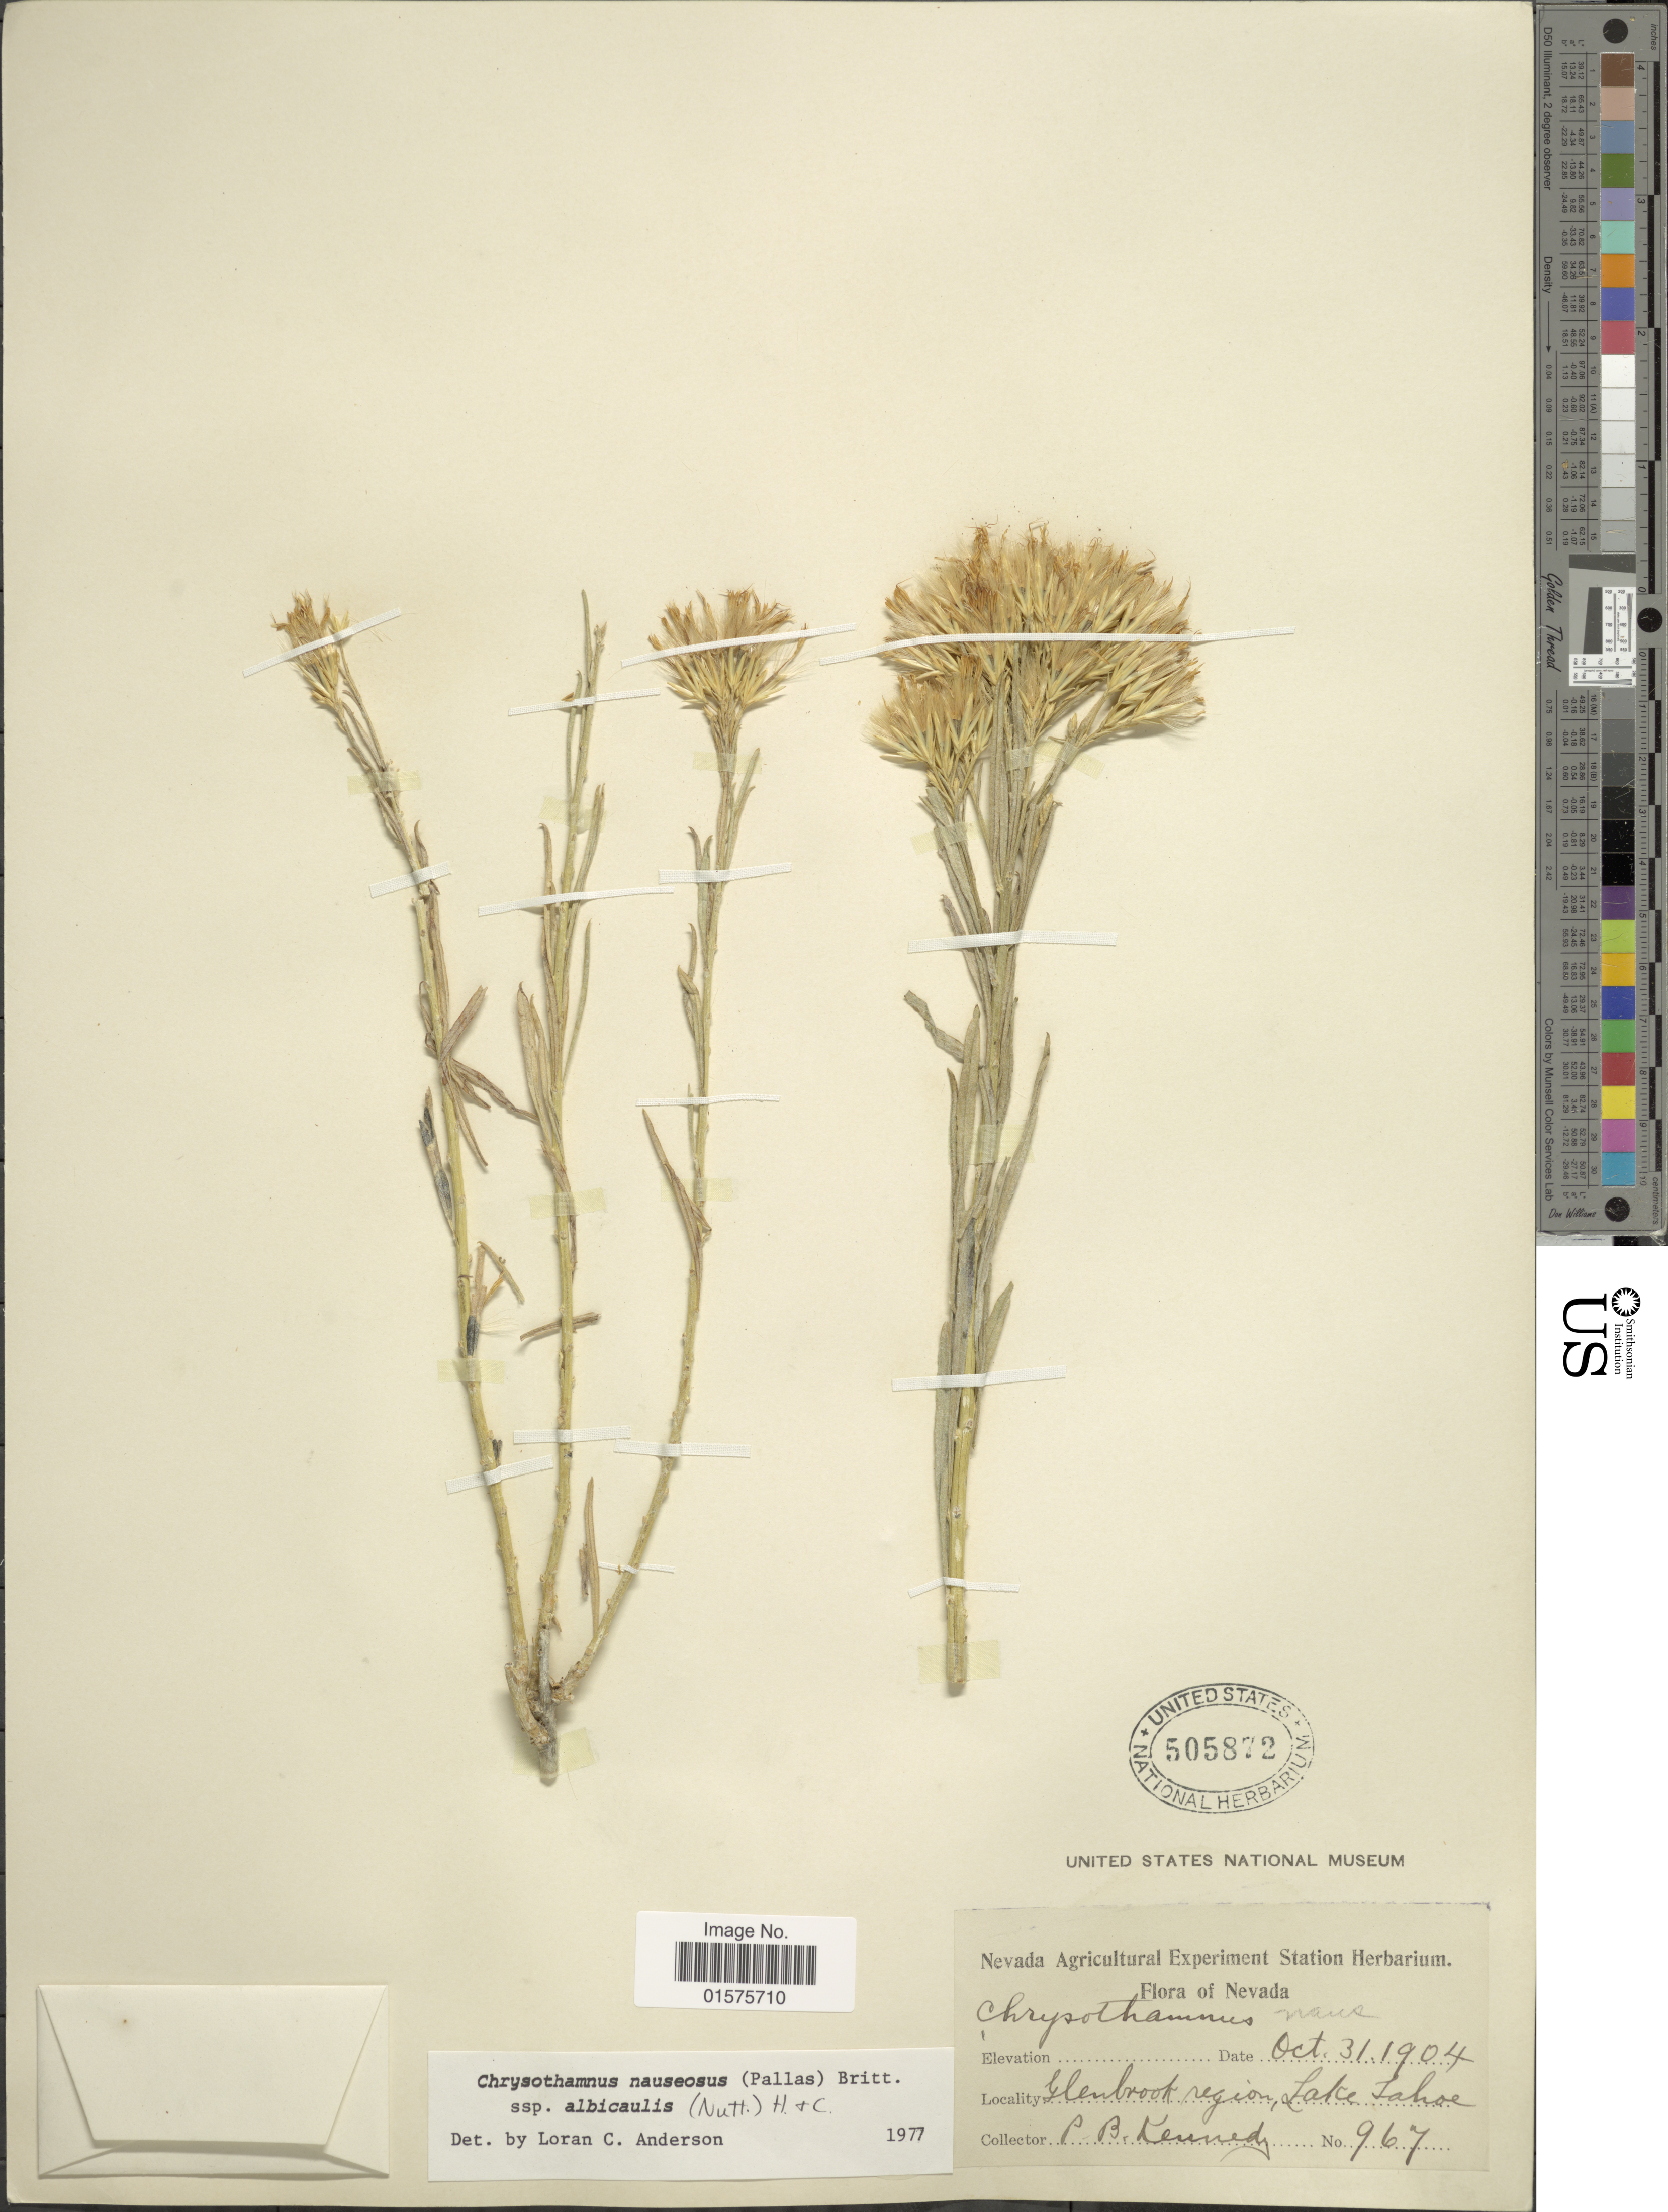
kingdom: Plantae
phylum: Tracheophyta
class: Magnoliopsida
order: Asterales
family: Asteraceae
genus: Ericameria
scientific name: Ericameria nauseosa var. speciosa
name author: (Nutt.) G.L. Nesom & G.I. Baird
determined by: Urbatsch, Lowell E., Curator (LSU), Louisiana State University (UNITED STATES)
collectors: P. B. Kennedy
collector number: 967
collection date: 1904-10-31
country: United States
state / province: Nevada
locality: Glenbrook region, Lake Tahoe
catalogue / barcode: US 505872